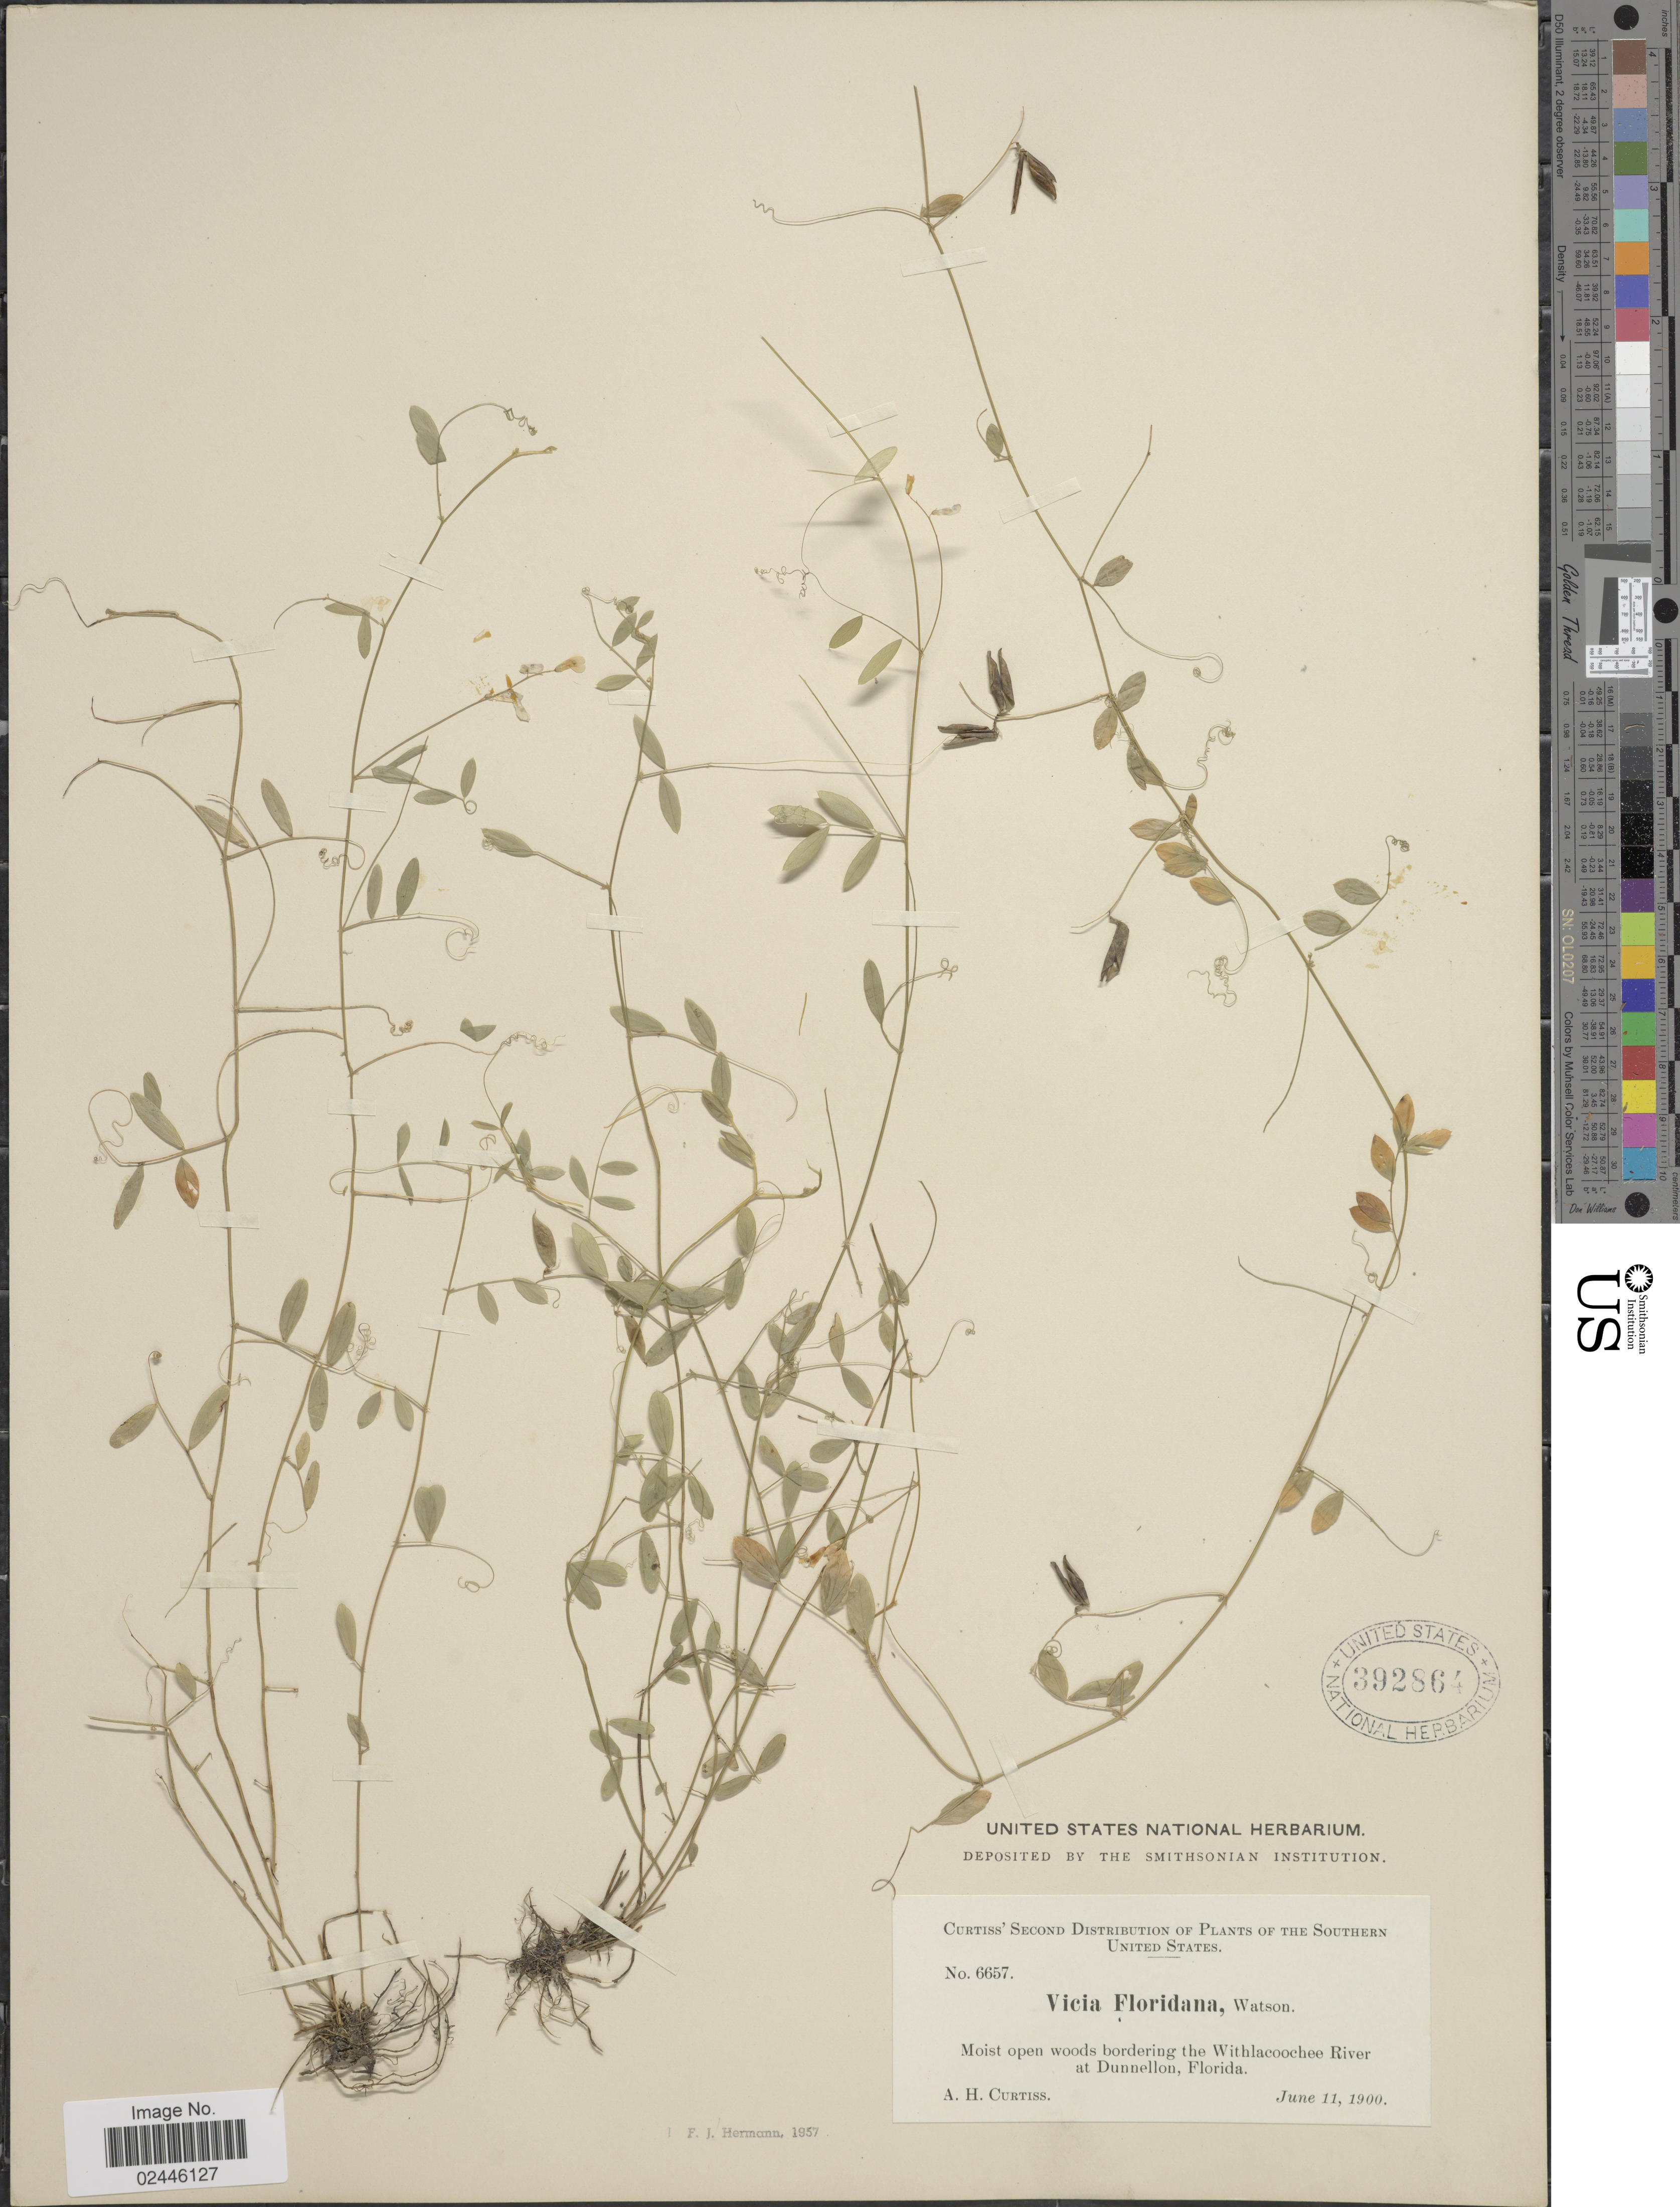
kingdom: Plantae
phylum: Tracheophyta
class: Magnoliopsida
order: Fabales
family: Fabaceae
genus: Vicia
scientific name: Vicia floridana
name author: S. Watson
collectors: A. H. Curtiss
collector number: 6657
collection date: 1900-06-11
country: United States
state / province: Florida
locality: Bordering the Withlacoochee River at Dunnellon, Southern United States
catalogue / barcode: US 392864